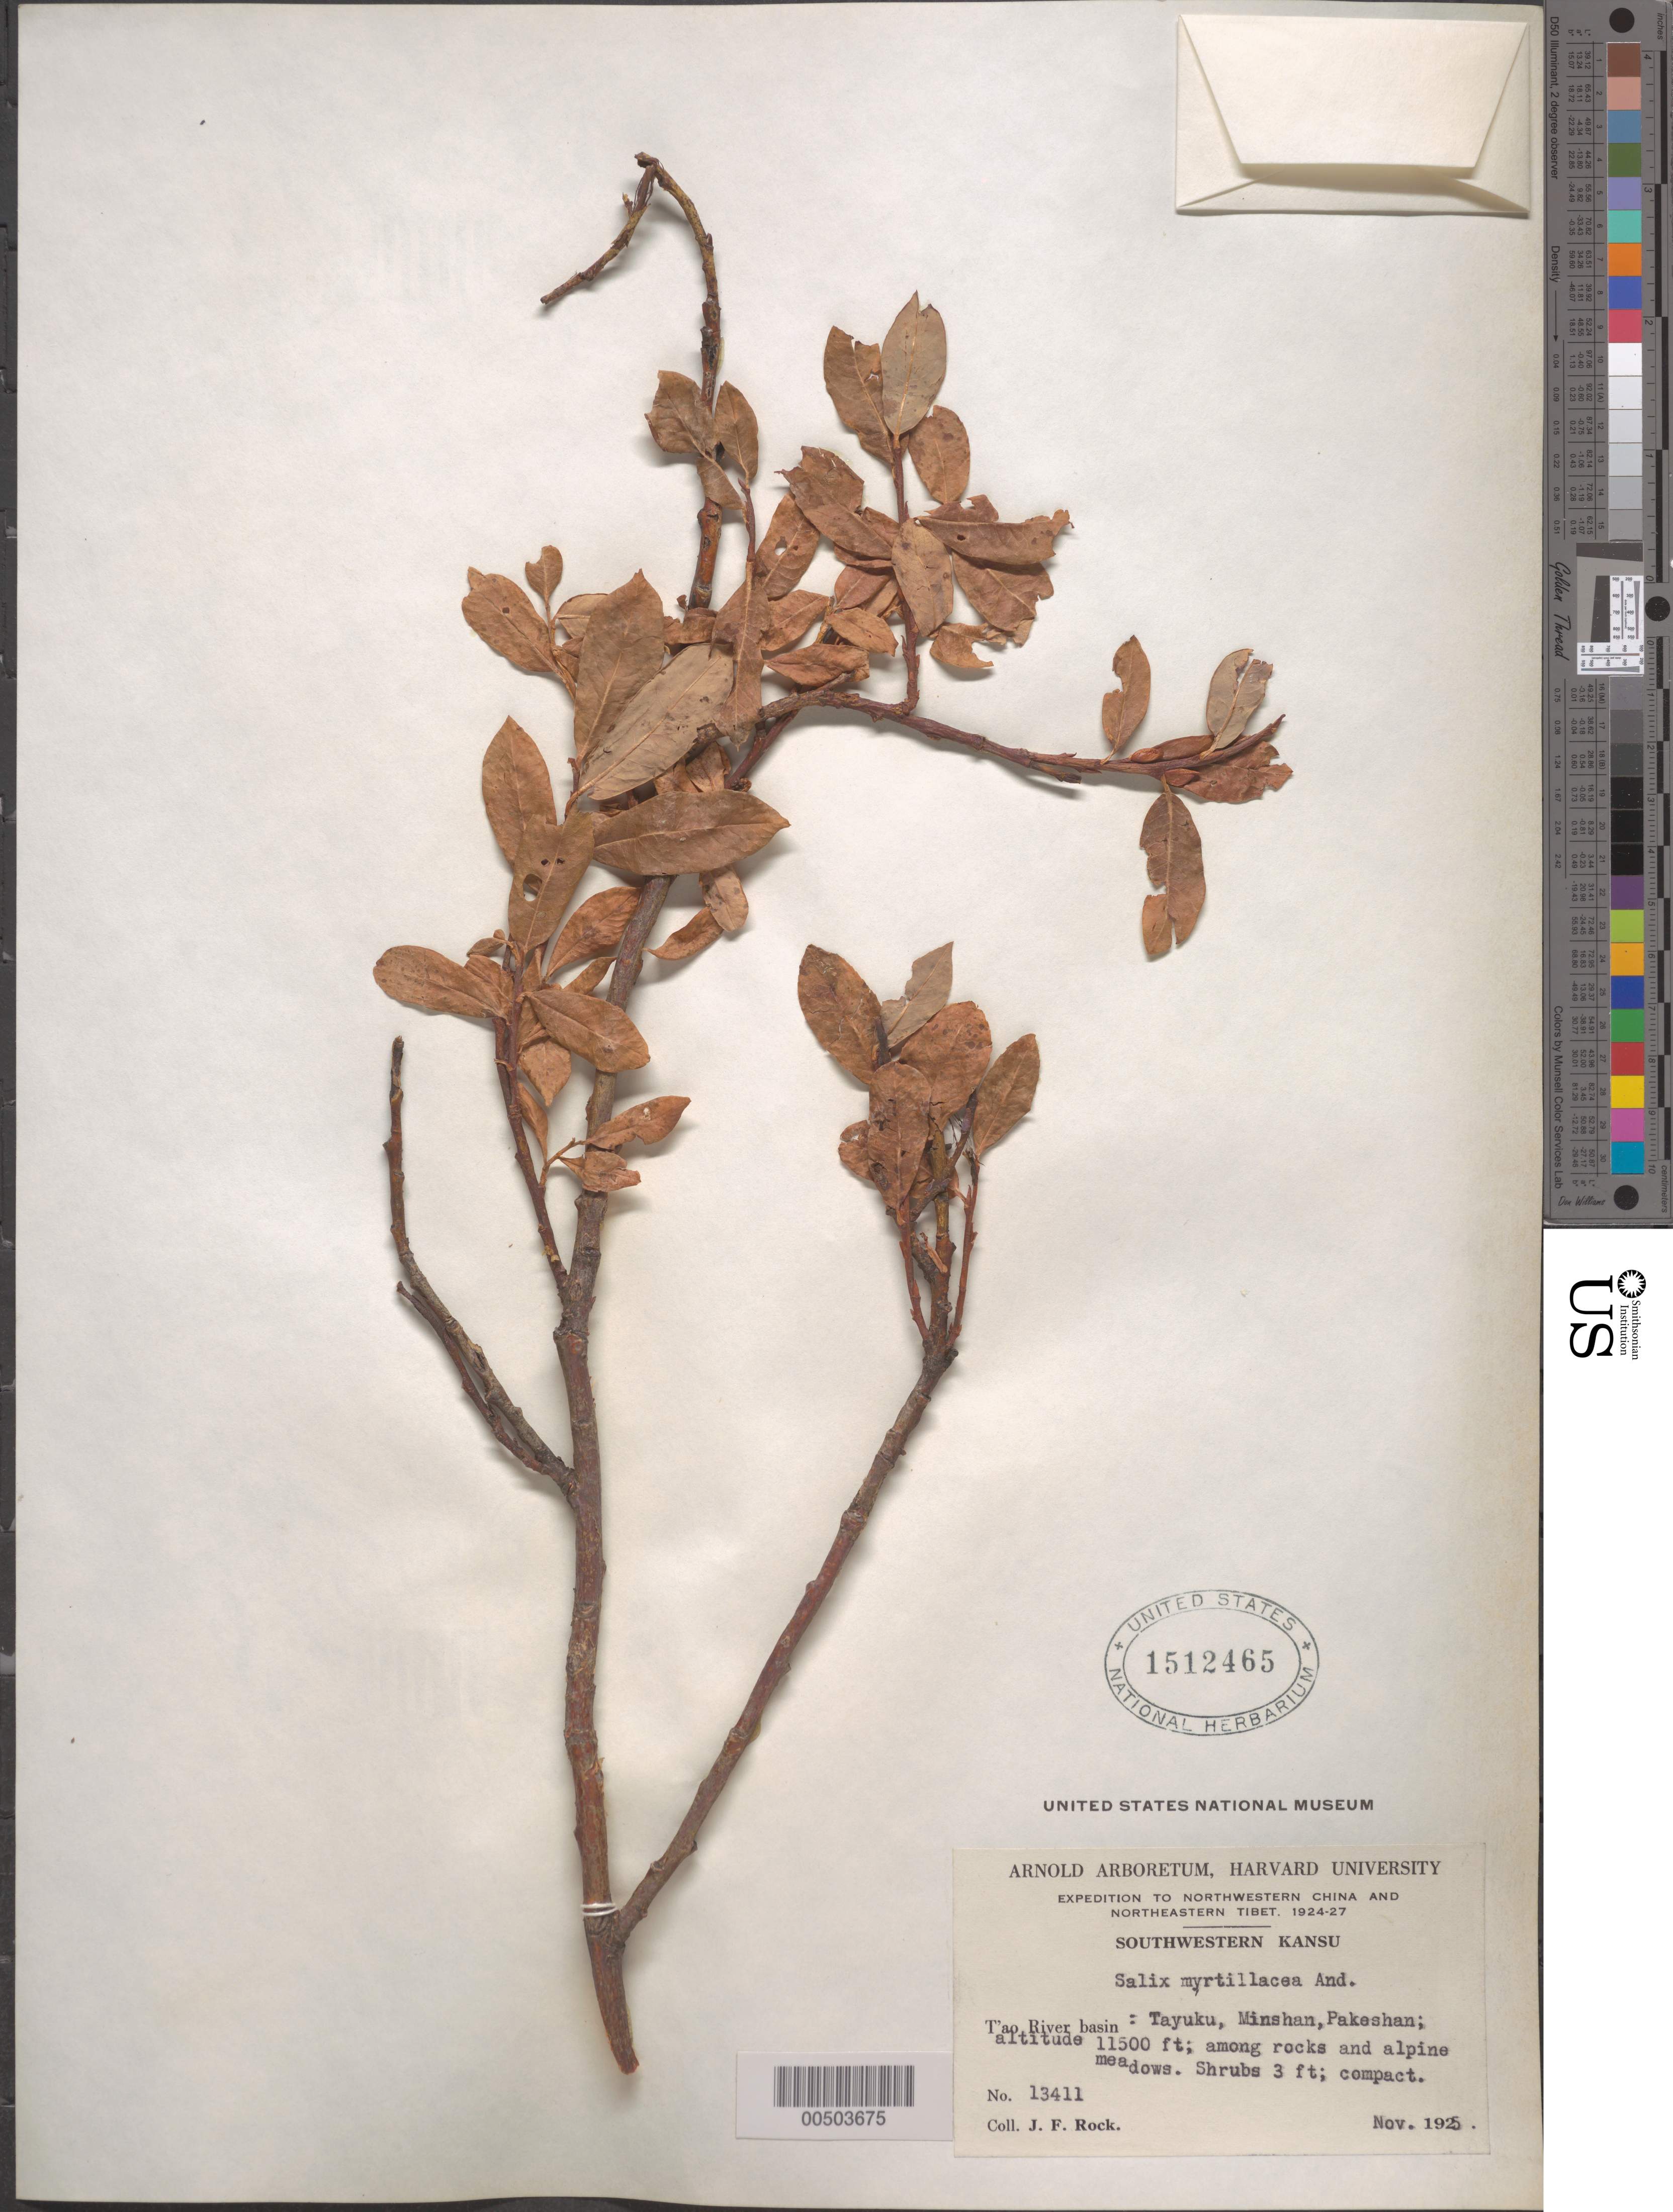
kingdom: Plantae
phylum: Tracheophyta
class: Magnoliopsida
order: Malpighiales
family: Salicaceae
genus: Salix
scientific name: Salix myrtillacea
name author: Andersson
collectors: J. F. Rock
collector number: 13411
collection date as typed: Nov 1925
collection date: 1925-11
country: China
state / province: Gansu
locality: Tayuku, Minshan, Pakeshan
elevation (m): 3505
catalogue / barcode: US 1512465